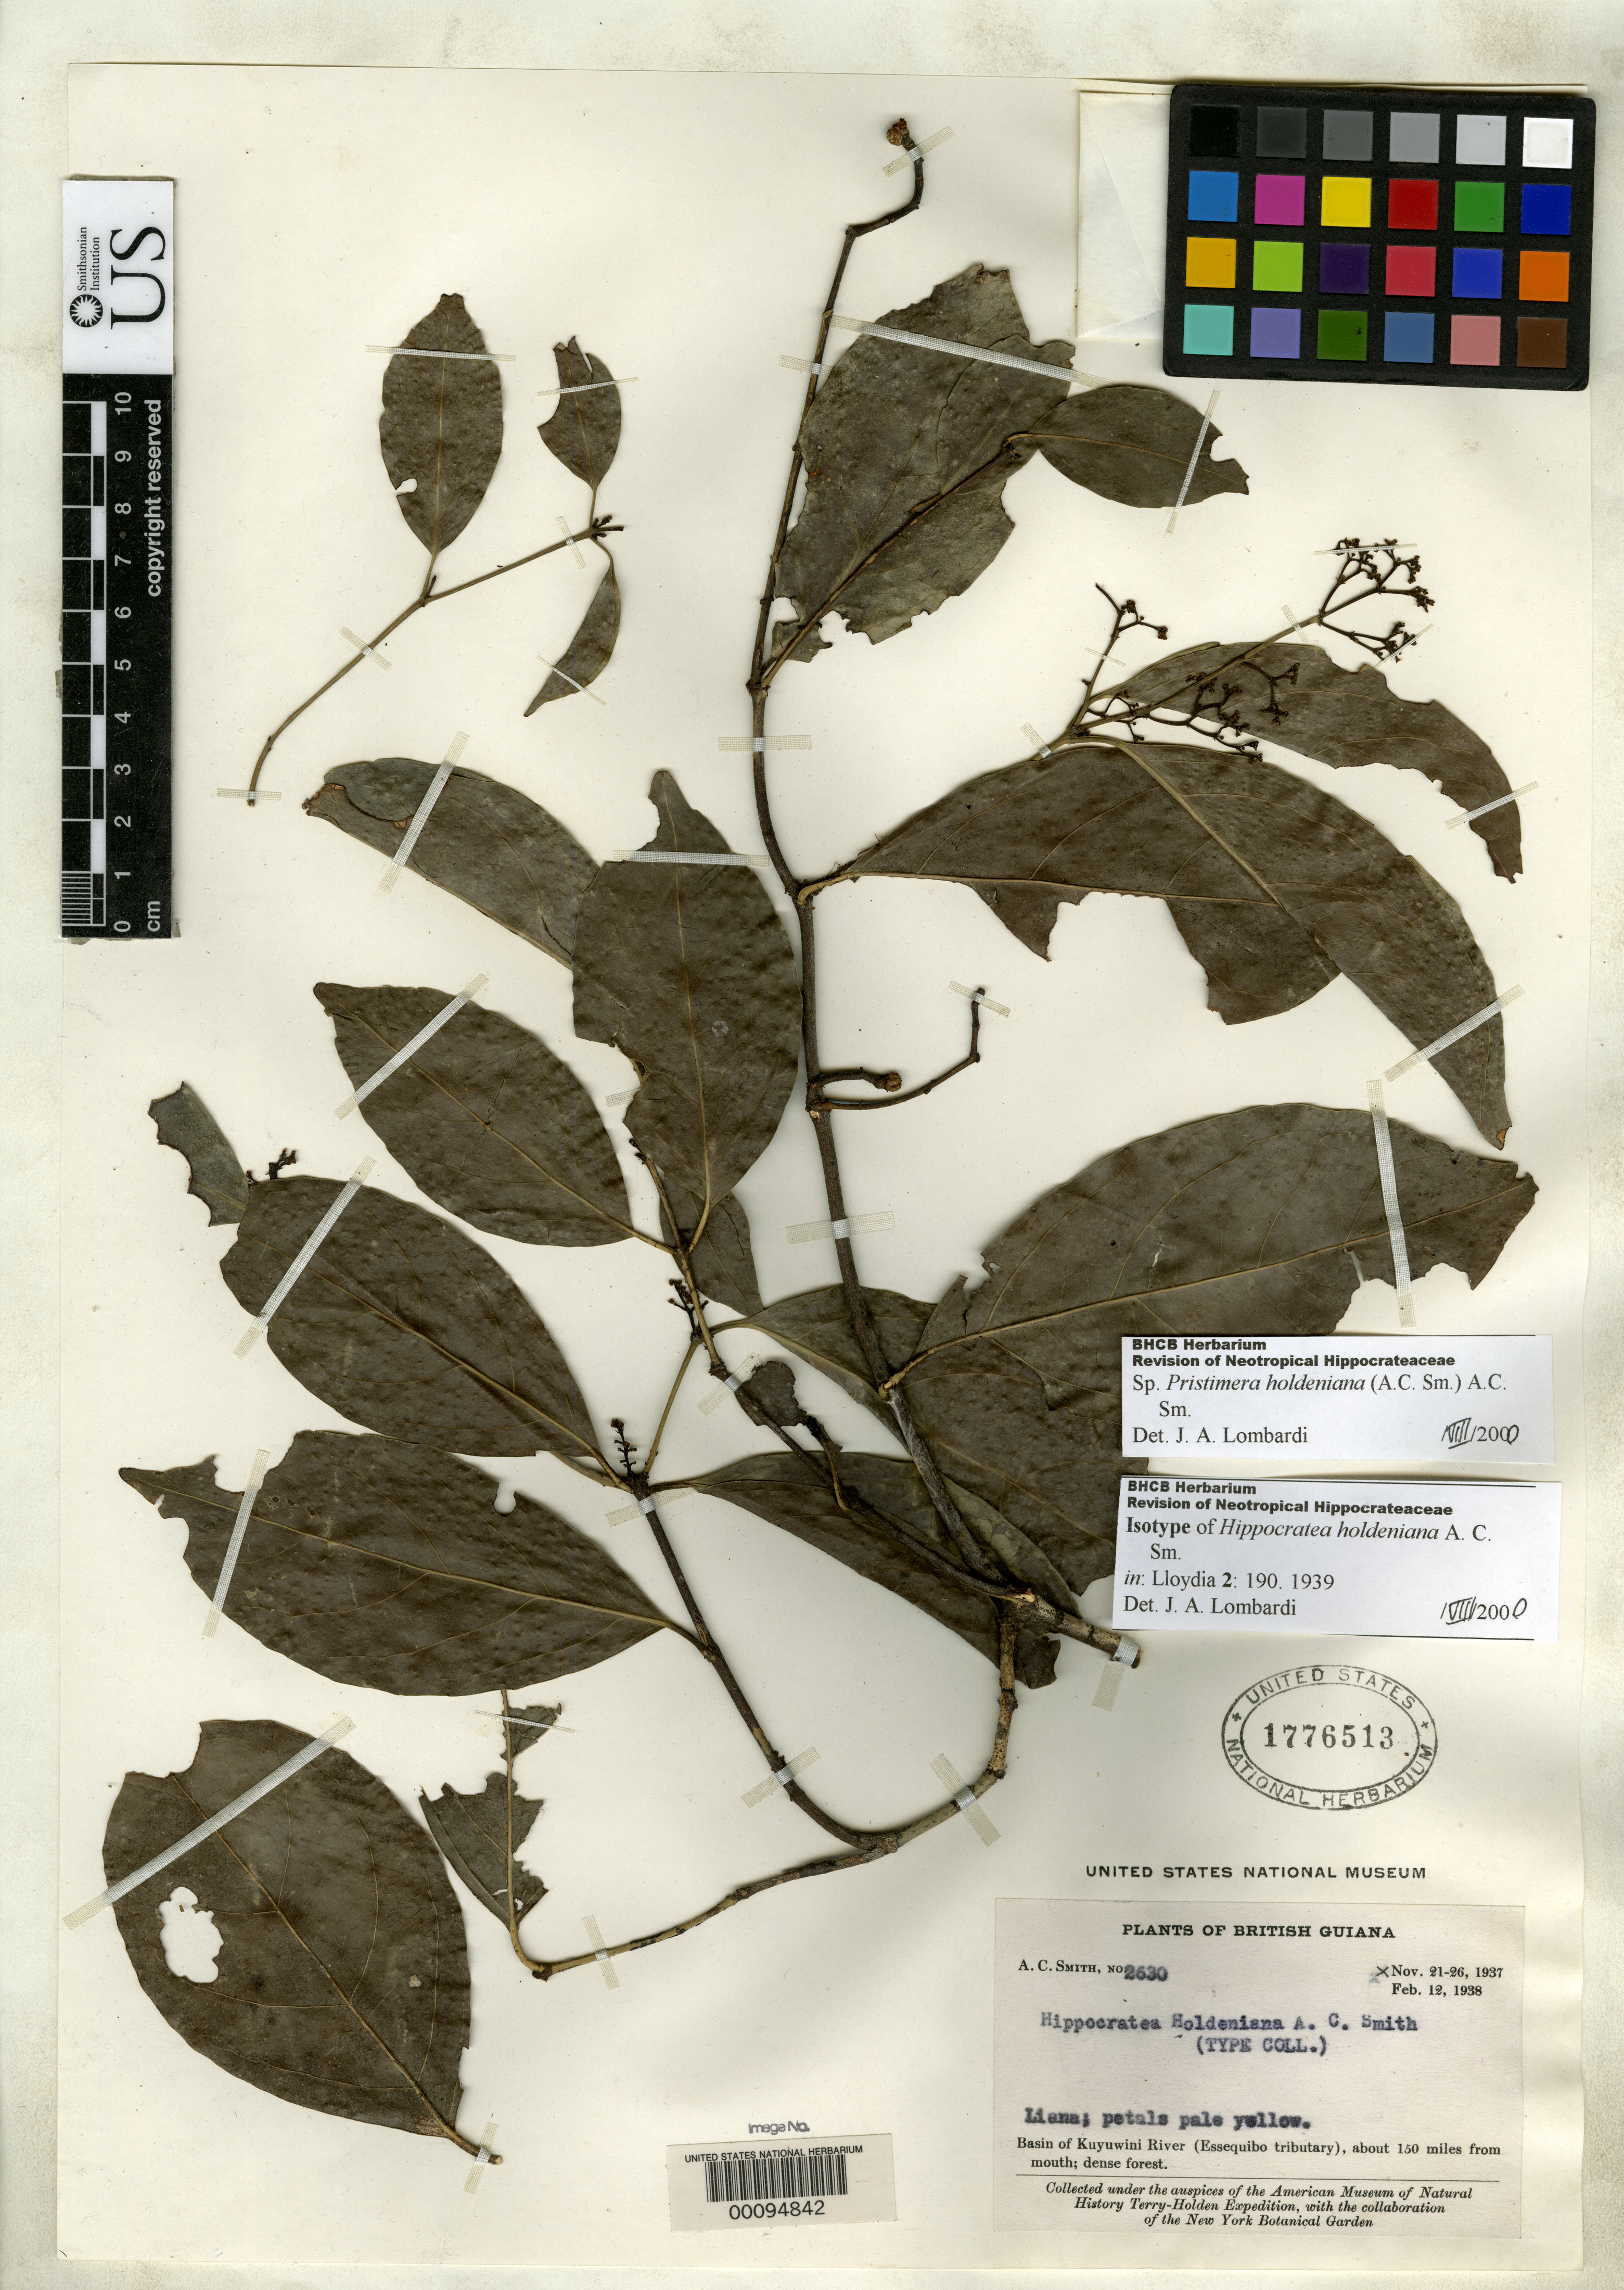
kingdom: Plantae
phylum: Tracheophyta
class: Magnoliopsida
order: Celastrales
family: Celastraceae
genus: Hippocratea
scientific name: Hippocratea holdeniana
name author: A.C. Sm.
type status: Isotype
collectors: A. C. Smith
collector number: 2630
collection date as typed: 21 Nov 1937 to 26 Nov 1937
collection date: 1937-11-21/1937-11-26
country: Guyana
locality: Basin of Kuyuwini River (Essequibo tributary), ca. 150 mi from mouth.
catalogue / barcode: US 1776513